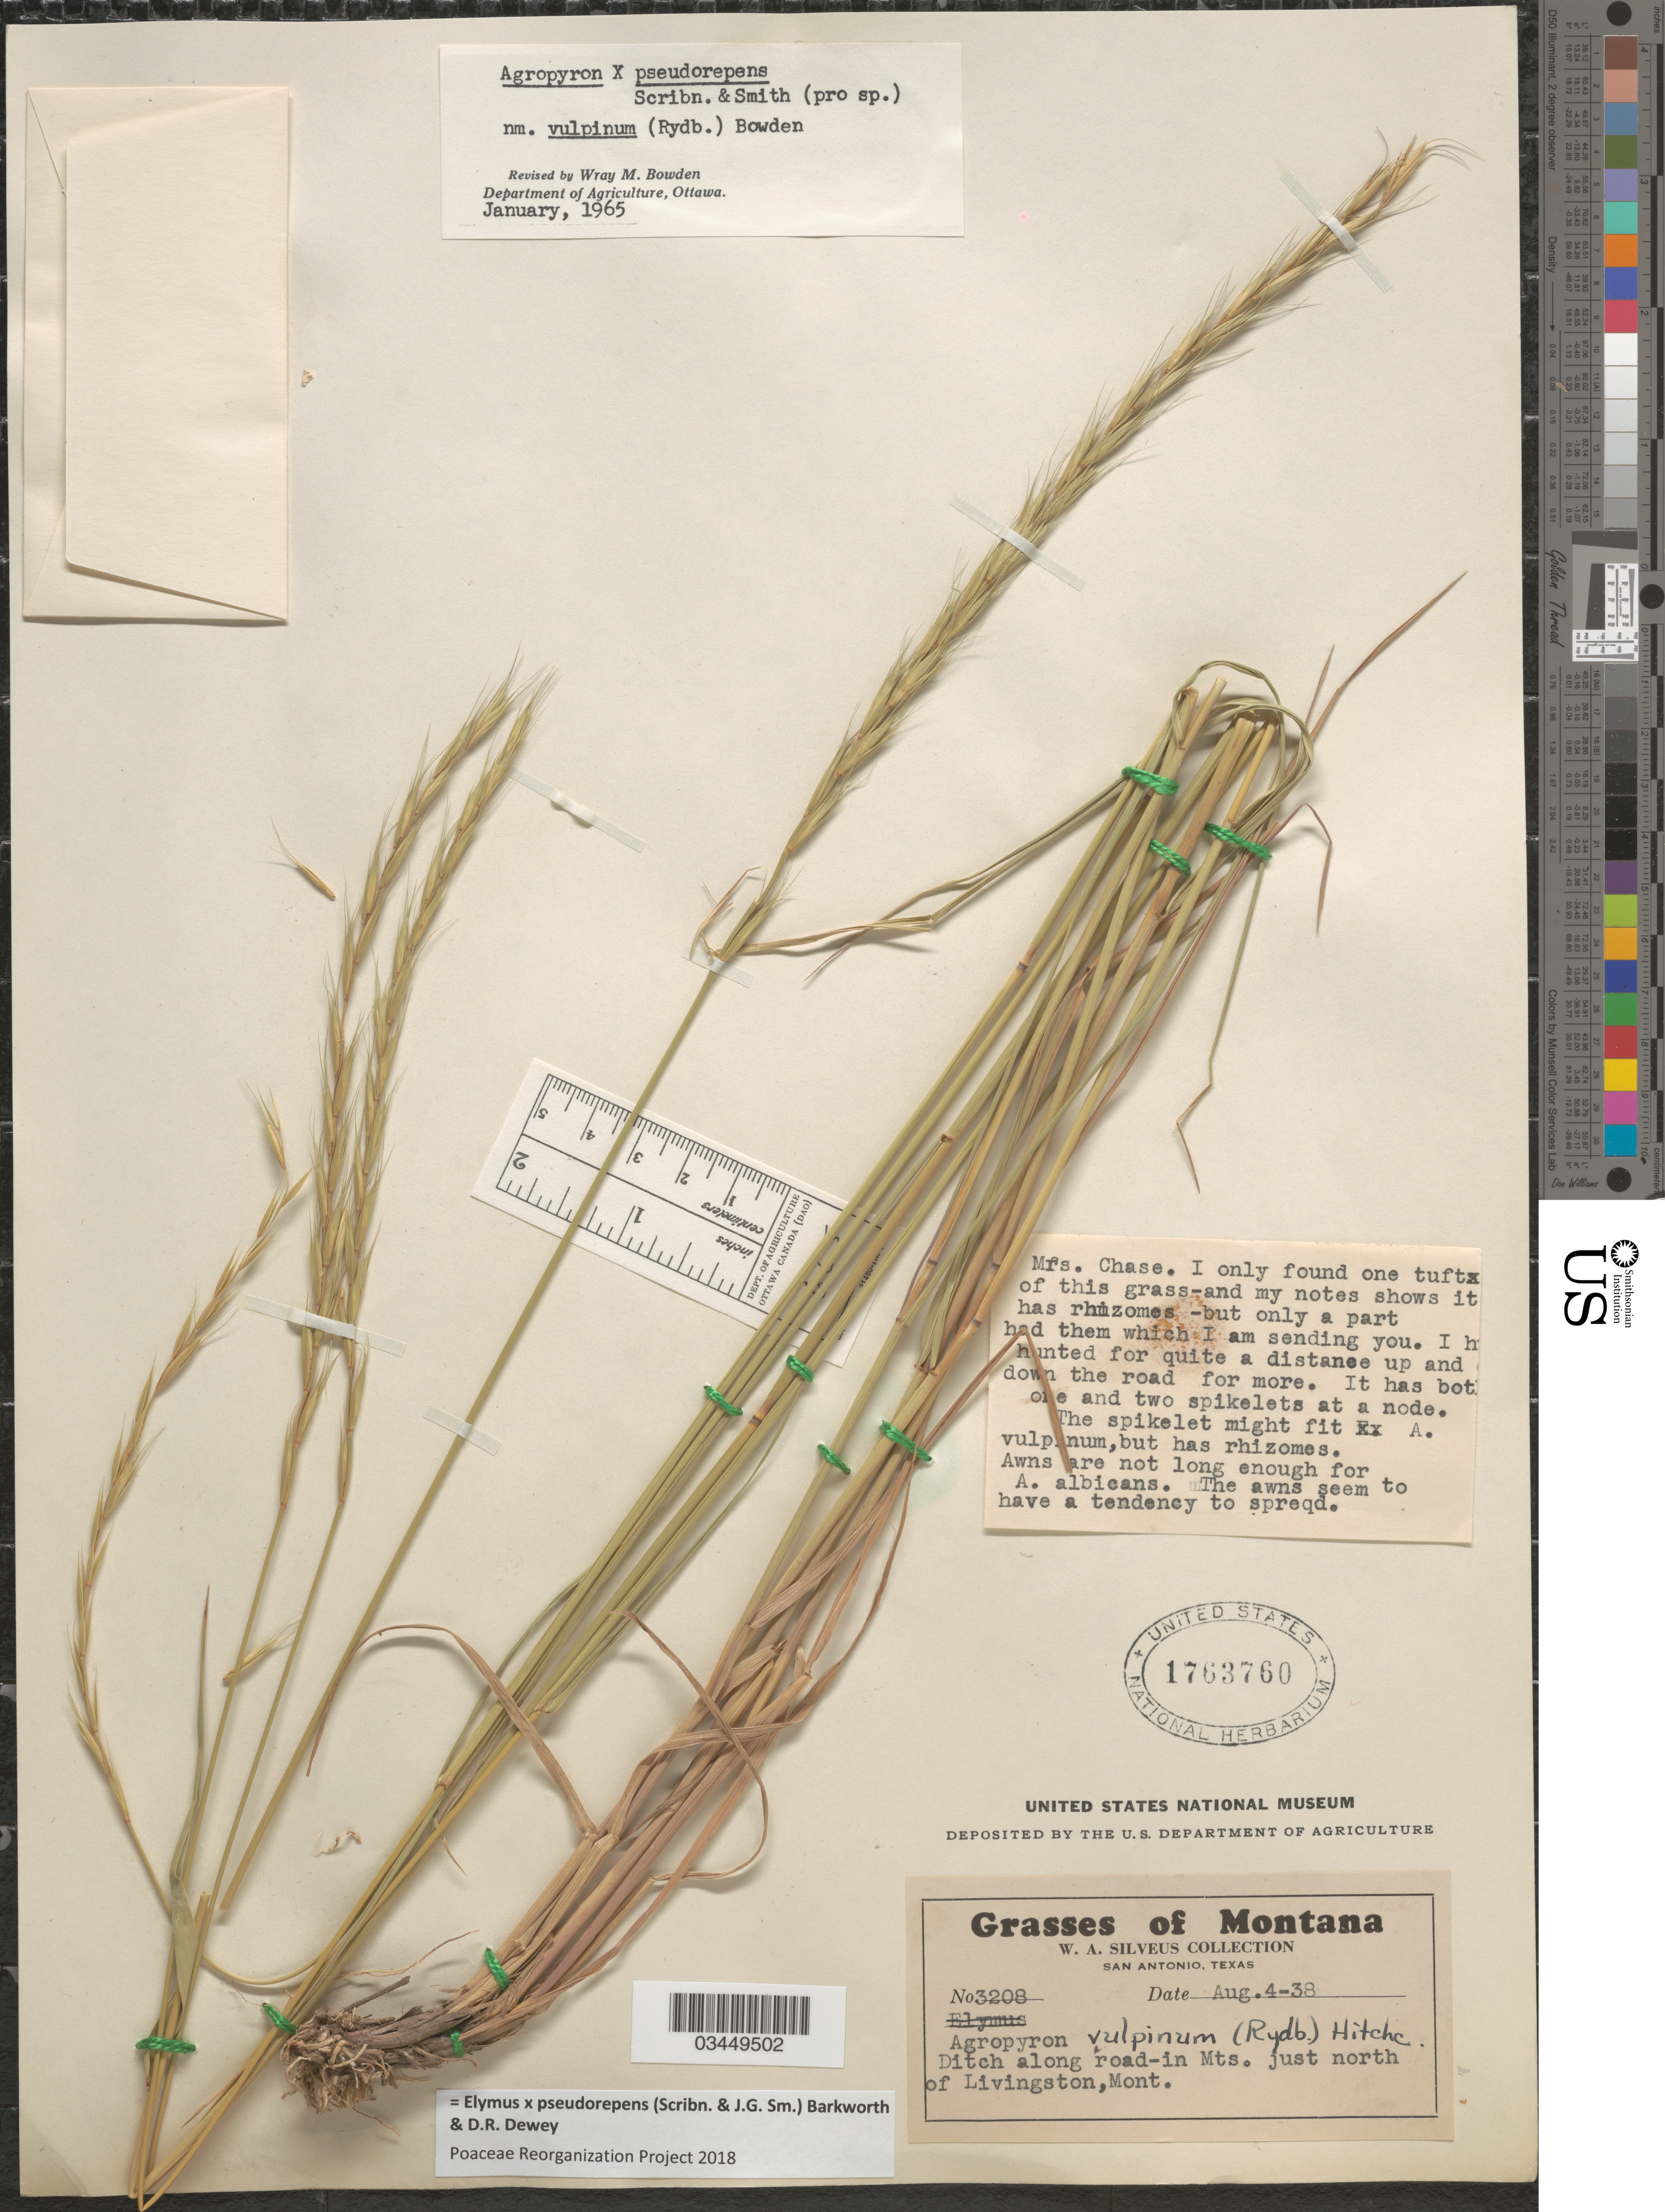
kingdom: Plantae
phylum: Tracheophyta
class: Liliopsida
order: Poales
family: Poaceae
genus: Elymus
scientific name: Elymus x pseudorepens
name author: (Scribn. & J.G. Sm.) Barkworth & Dewey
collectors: W. Silveus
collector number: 3208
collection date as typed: Transcribed d/m/y: 4/8/38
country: United States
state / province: Montana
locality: Ditch along road-in Mts. just north of Livingston.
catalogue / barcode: US 1763760